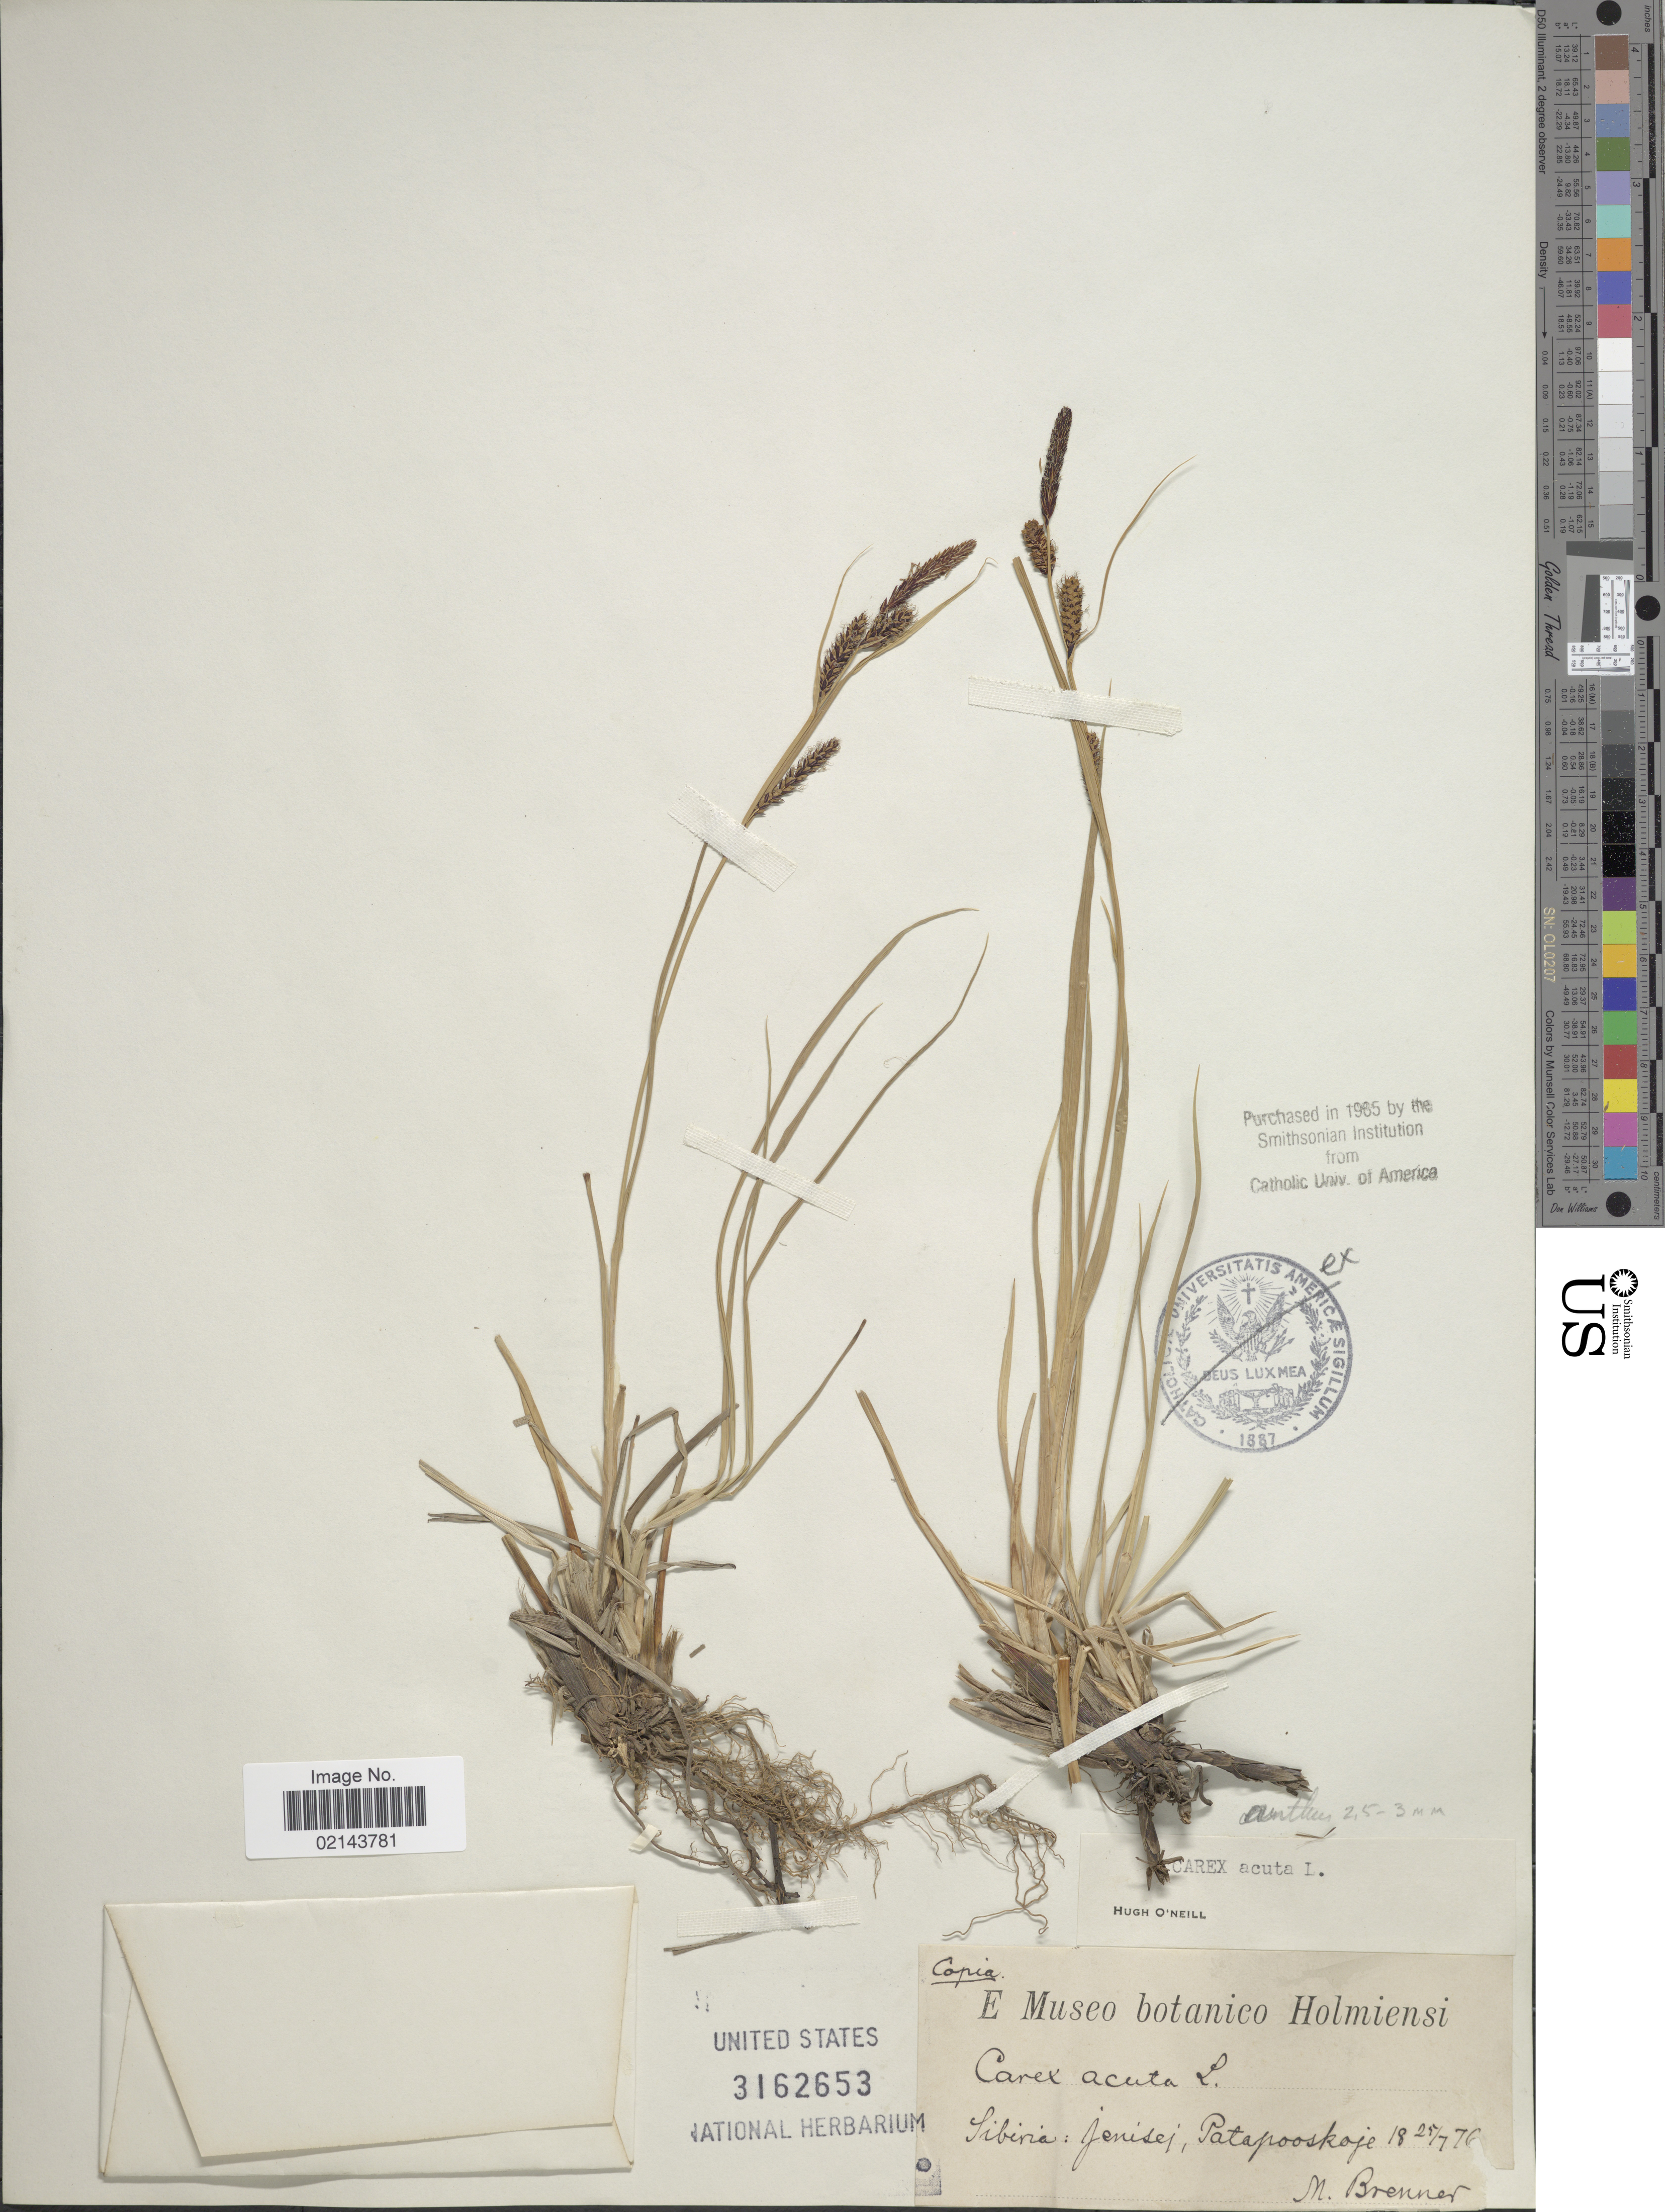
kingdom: Plantae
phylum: Tracheophyta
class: Liliopsida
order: Poales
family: Cyperaceae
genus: Carex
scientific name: Carex acuta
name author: L.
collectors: M. Brenner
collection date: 1876-07-25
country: Russian Federation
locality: Sibiria: Jenisei, Patapooskoje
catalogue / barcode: US 3162653